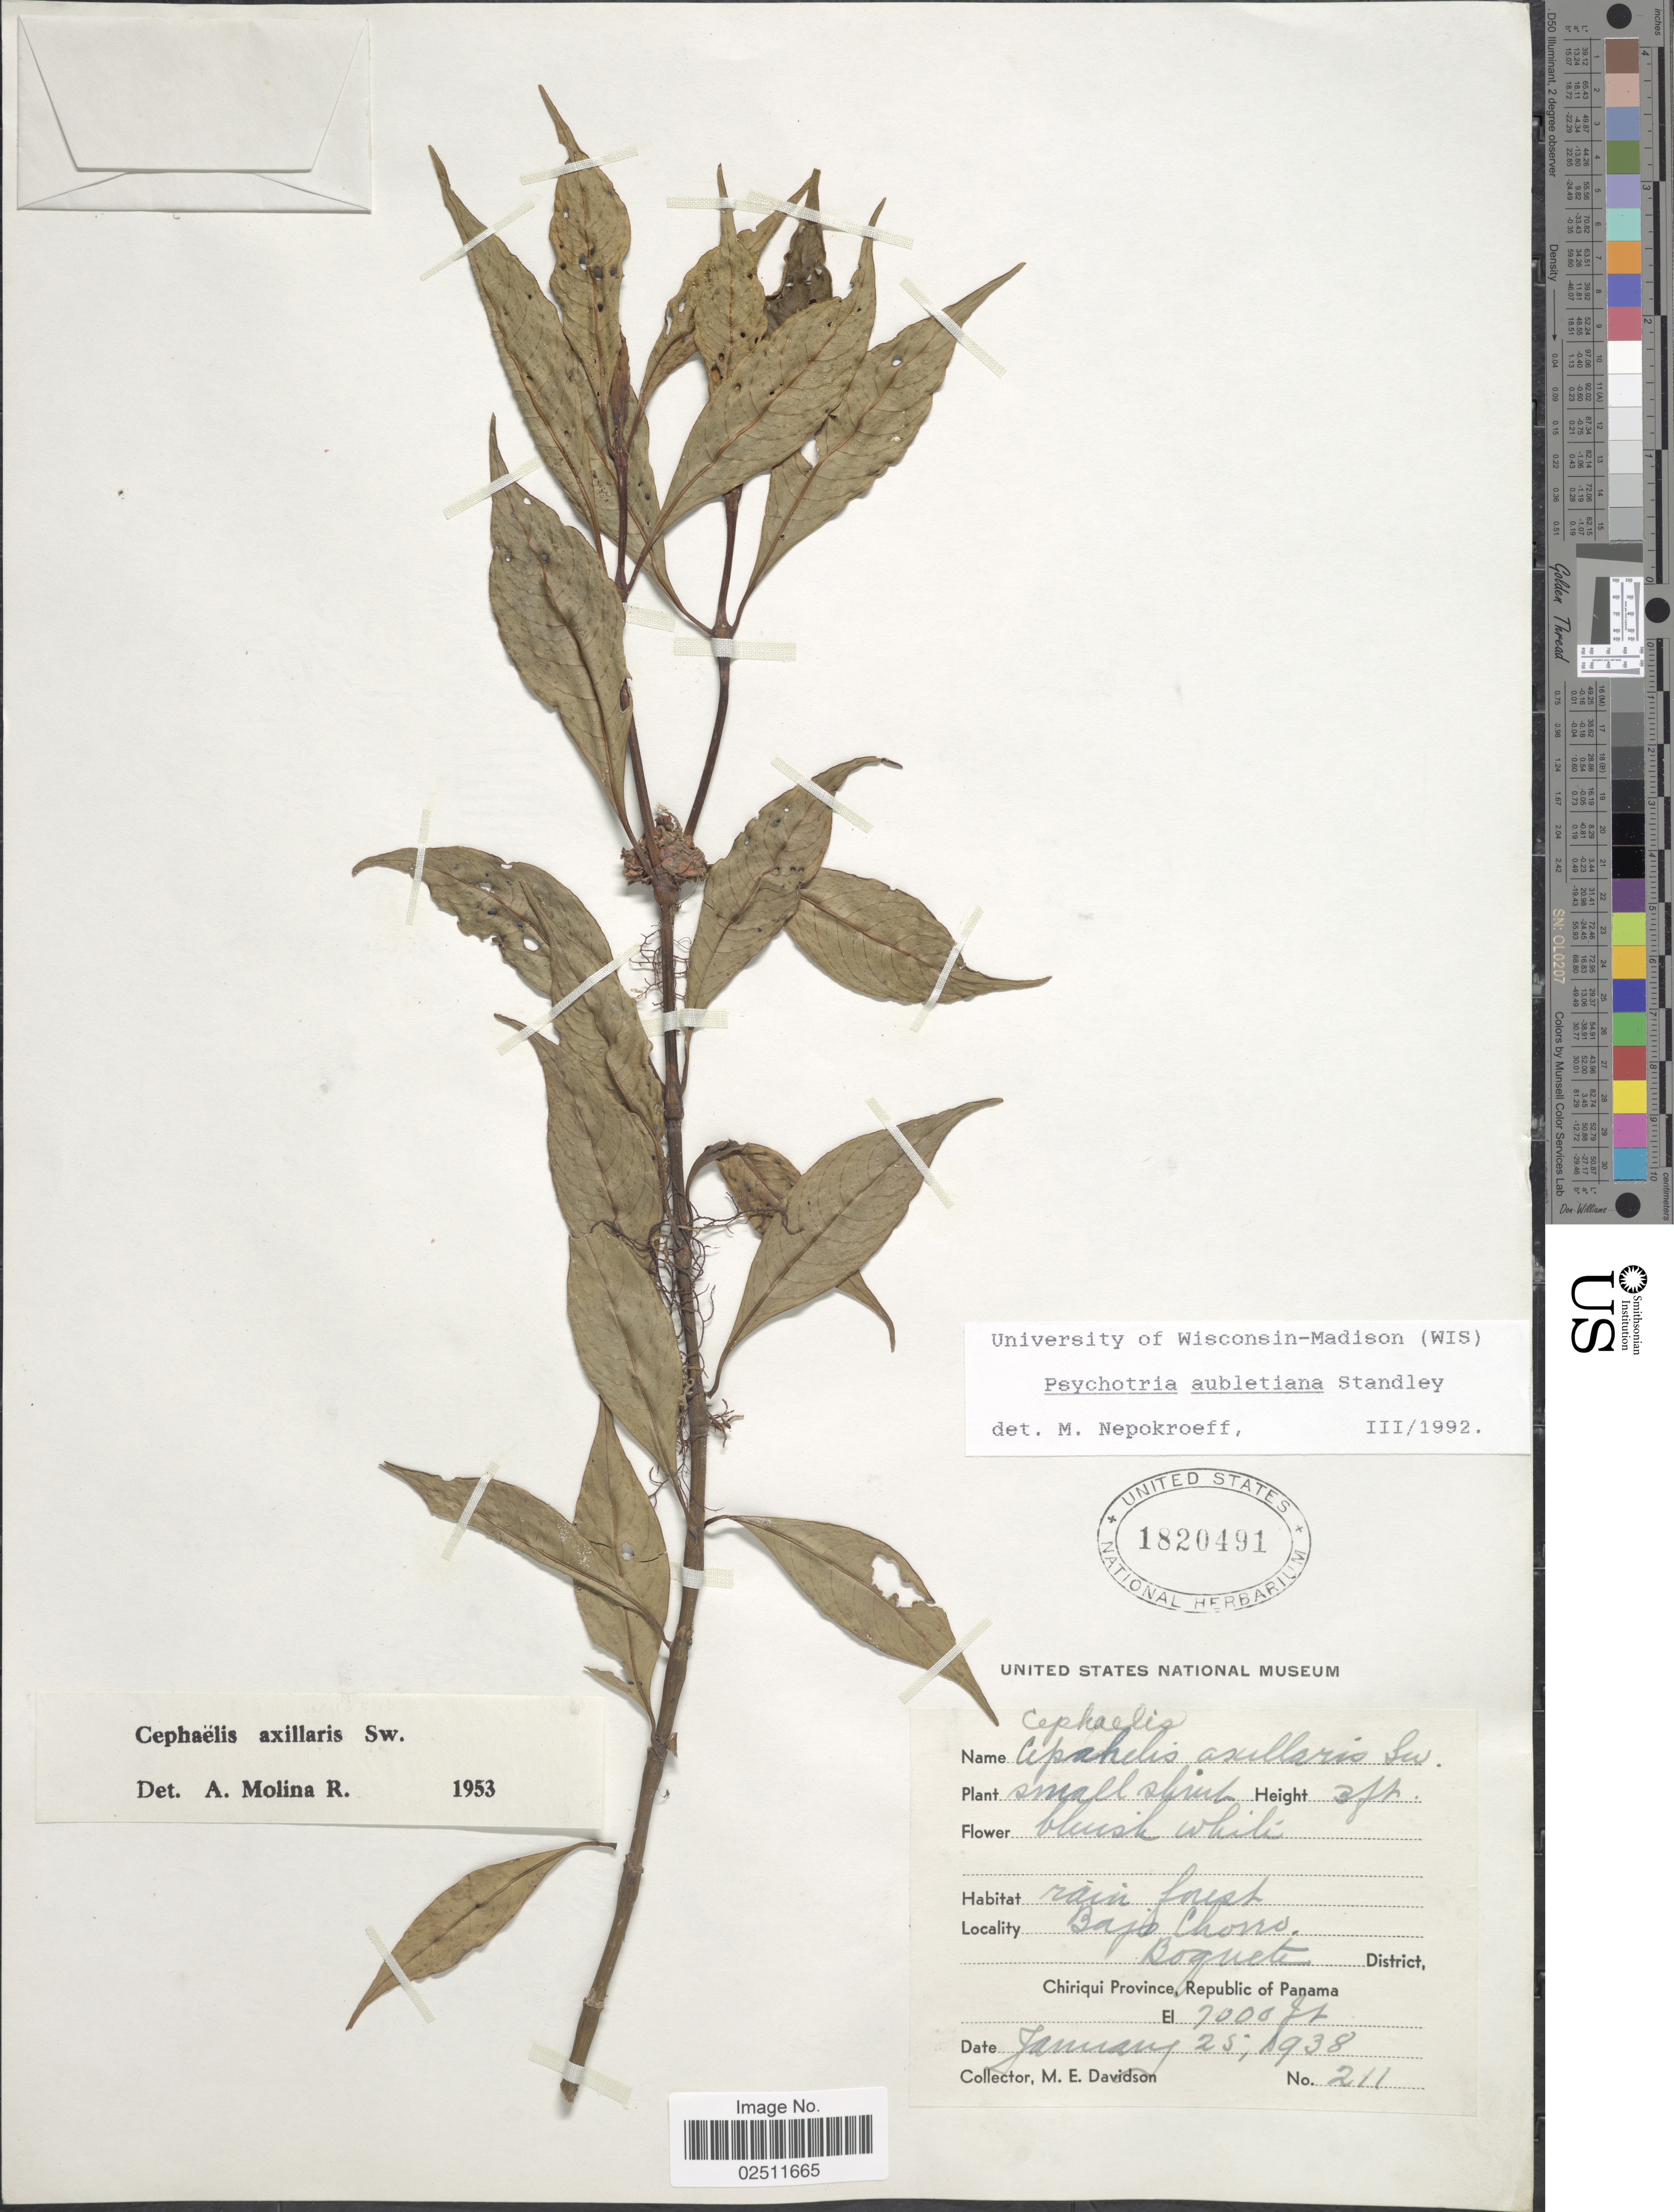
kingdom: Plantae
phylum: Tracheophyta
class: Magnoliopsida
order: Gentianales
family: Rubiaceae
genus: Psychotria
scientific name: Psychotria aubletiana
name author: Steyerm.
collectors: M. E. Davidson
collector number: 211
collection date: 1938-01-25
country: Panama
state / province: Chiriqui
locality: Bajo Chorro. Boquete District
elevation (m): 2134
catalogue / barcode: US 1820491